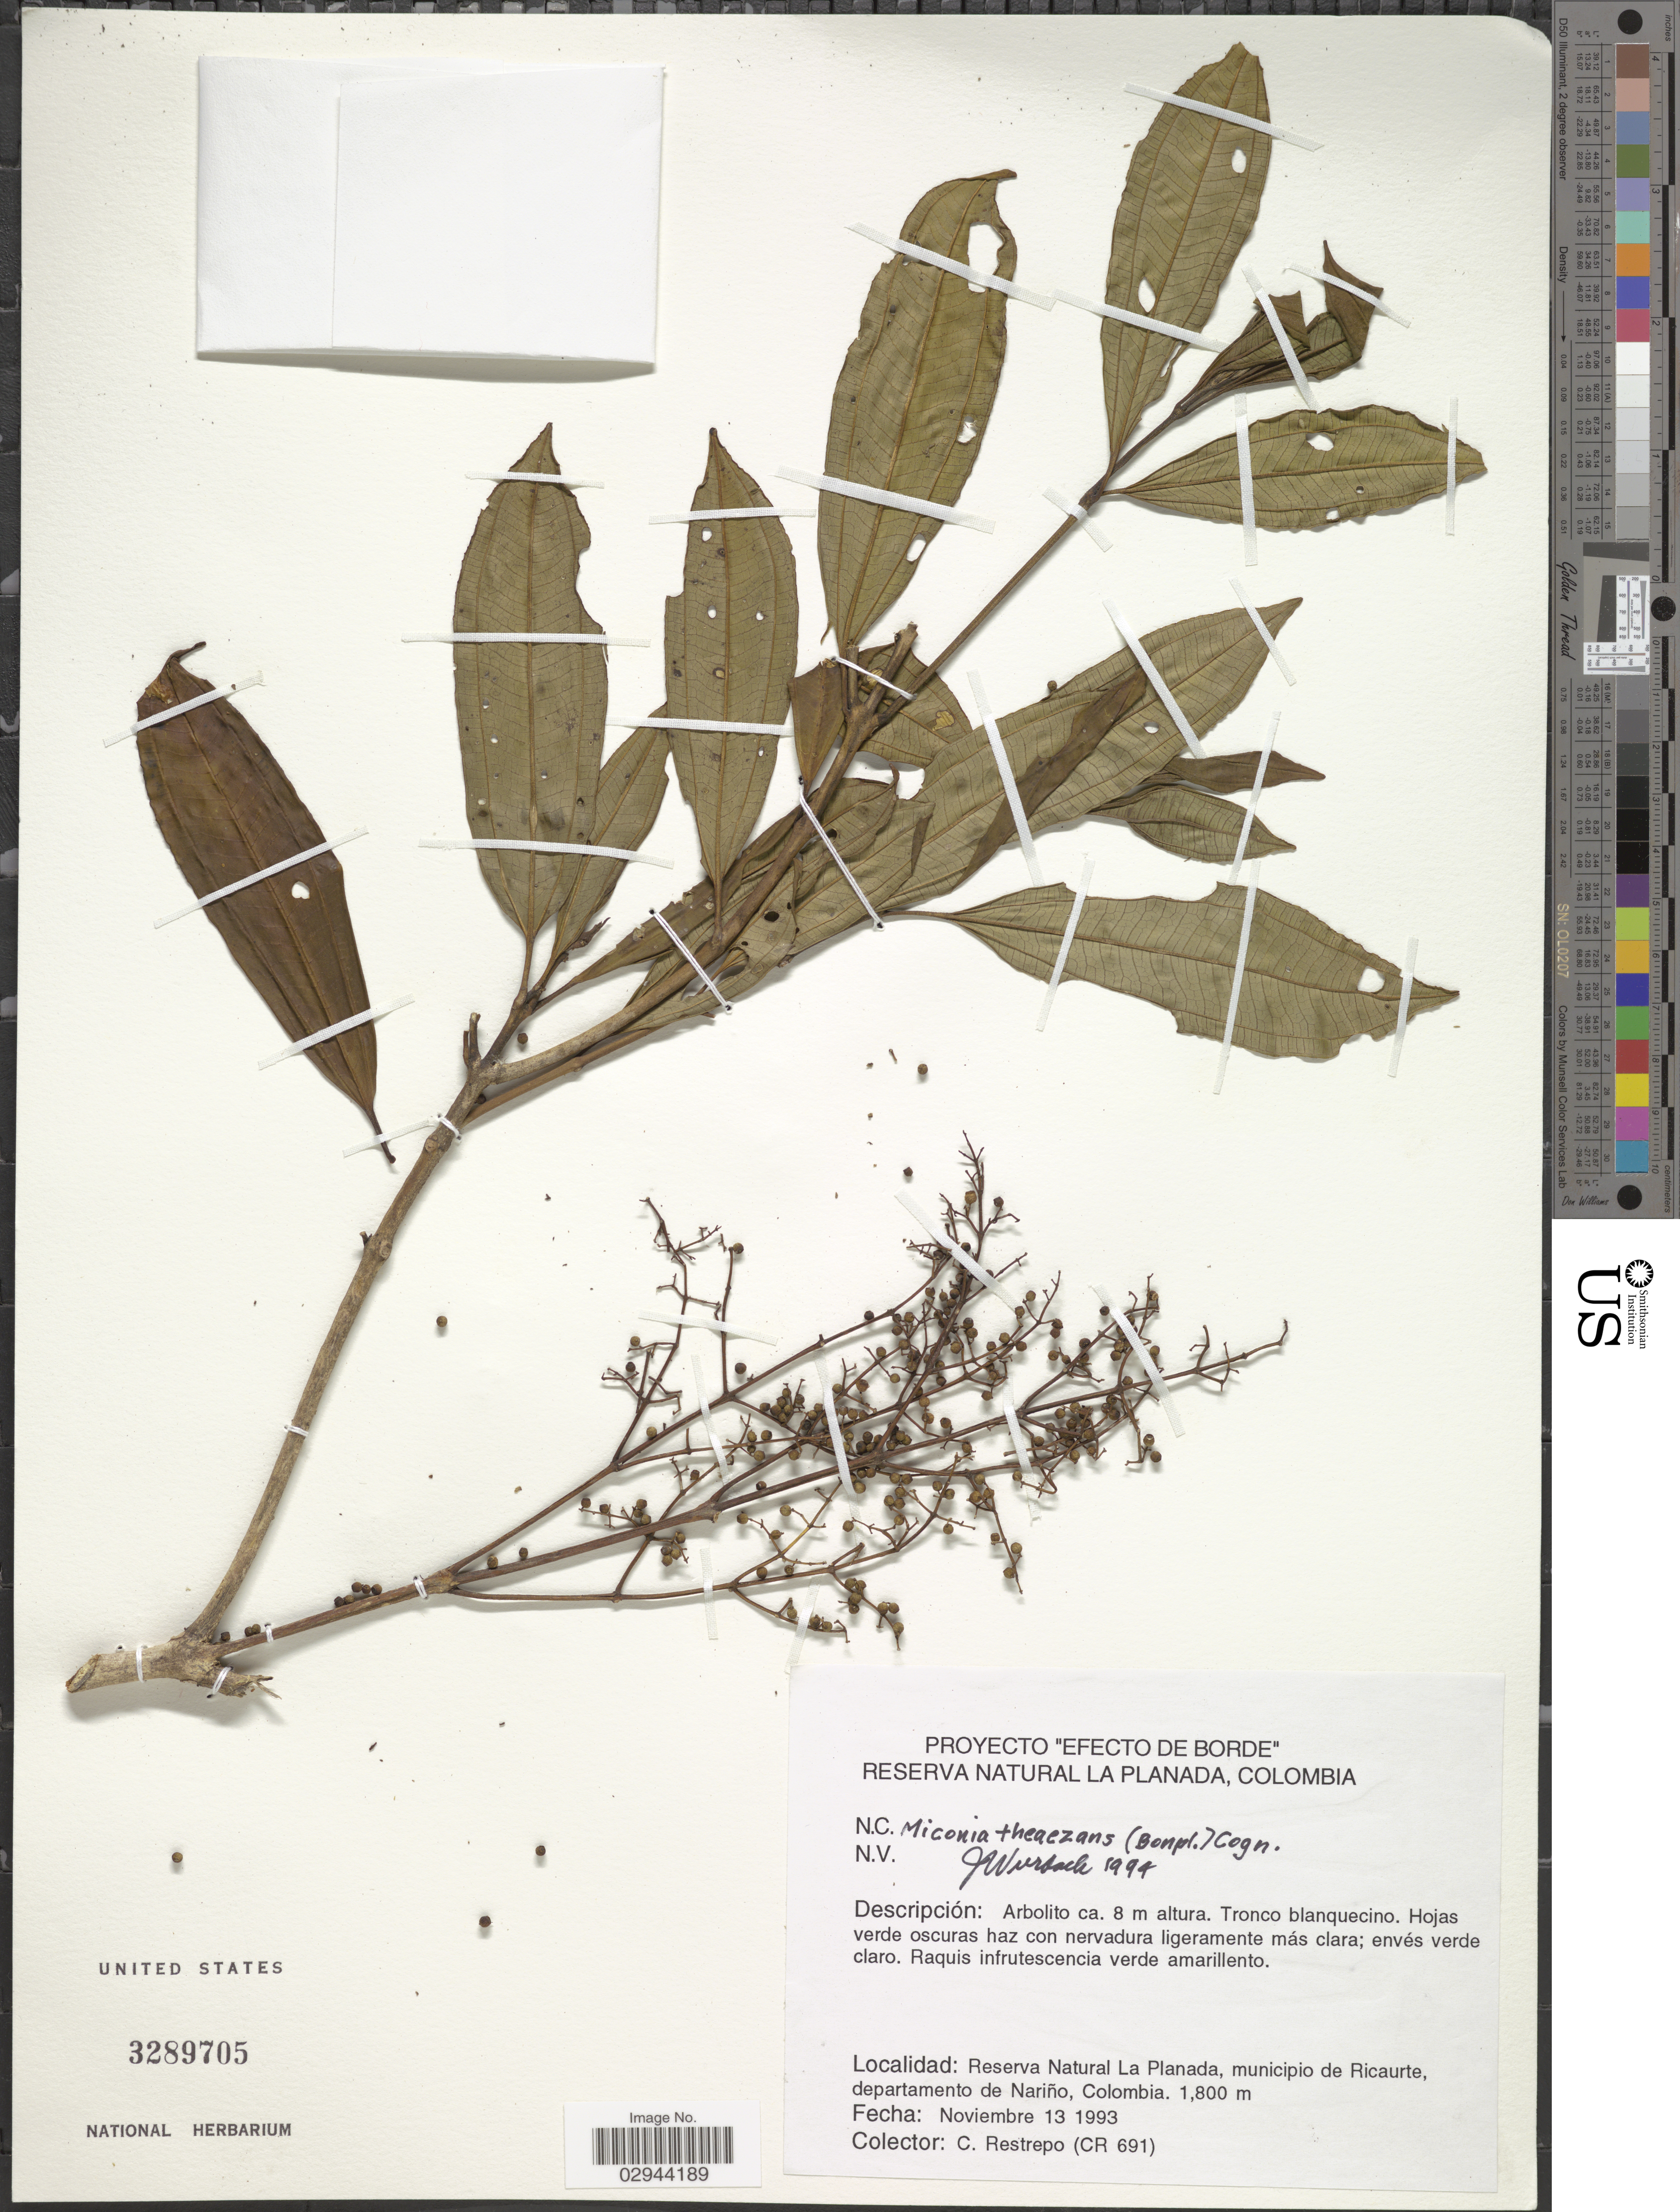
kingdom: Plantae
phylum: Tracheophyta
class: Magnoliopsida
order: Myrtales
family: Melastomataceae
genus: Miconia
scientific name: Miconia theizans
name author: (Bonpl.) Cogn.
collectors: C. Restrepo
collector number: CR691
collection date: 1993-11-13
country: Colombia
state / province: Nariño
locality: Reserva Natural La Planada, municipio de Ricaurte, departamento de Nariño.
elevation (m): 1800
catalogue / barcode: US 3289705